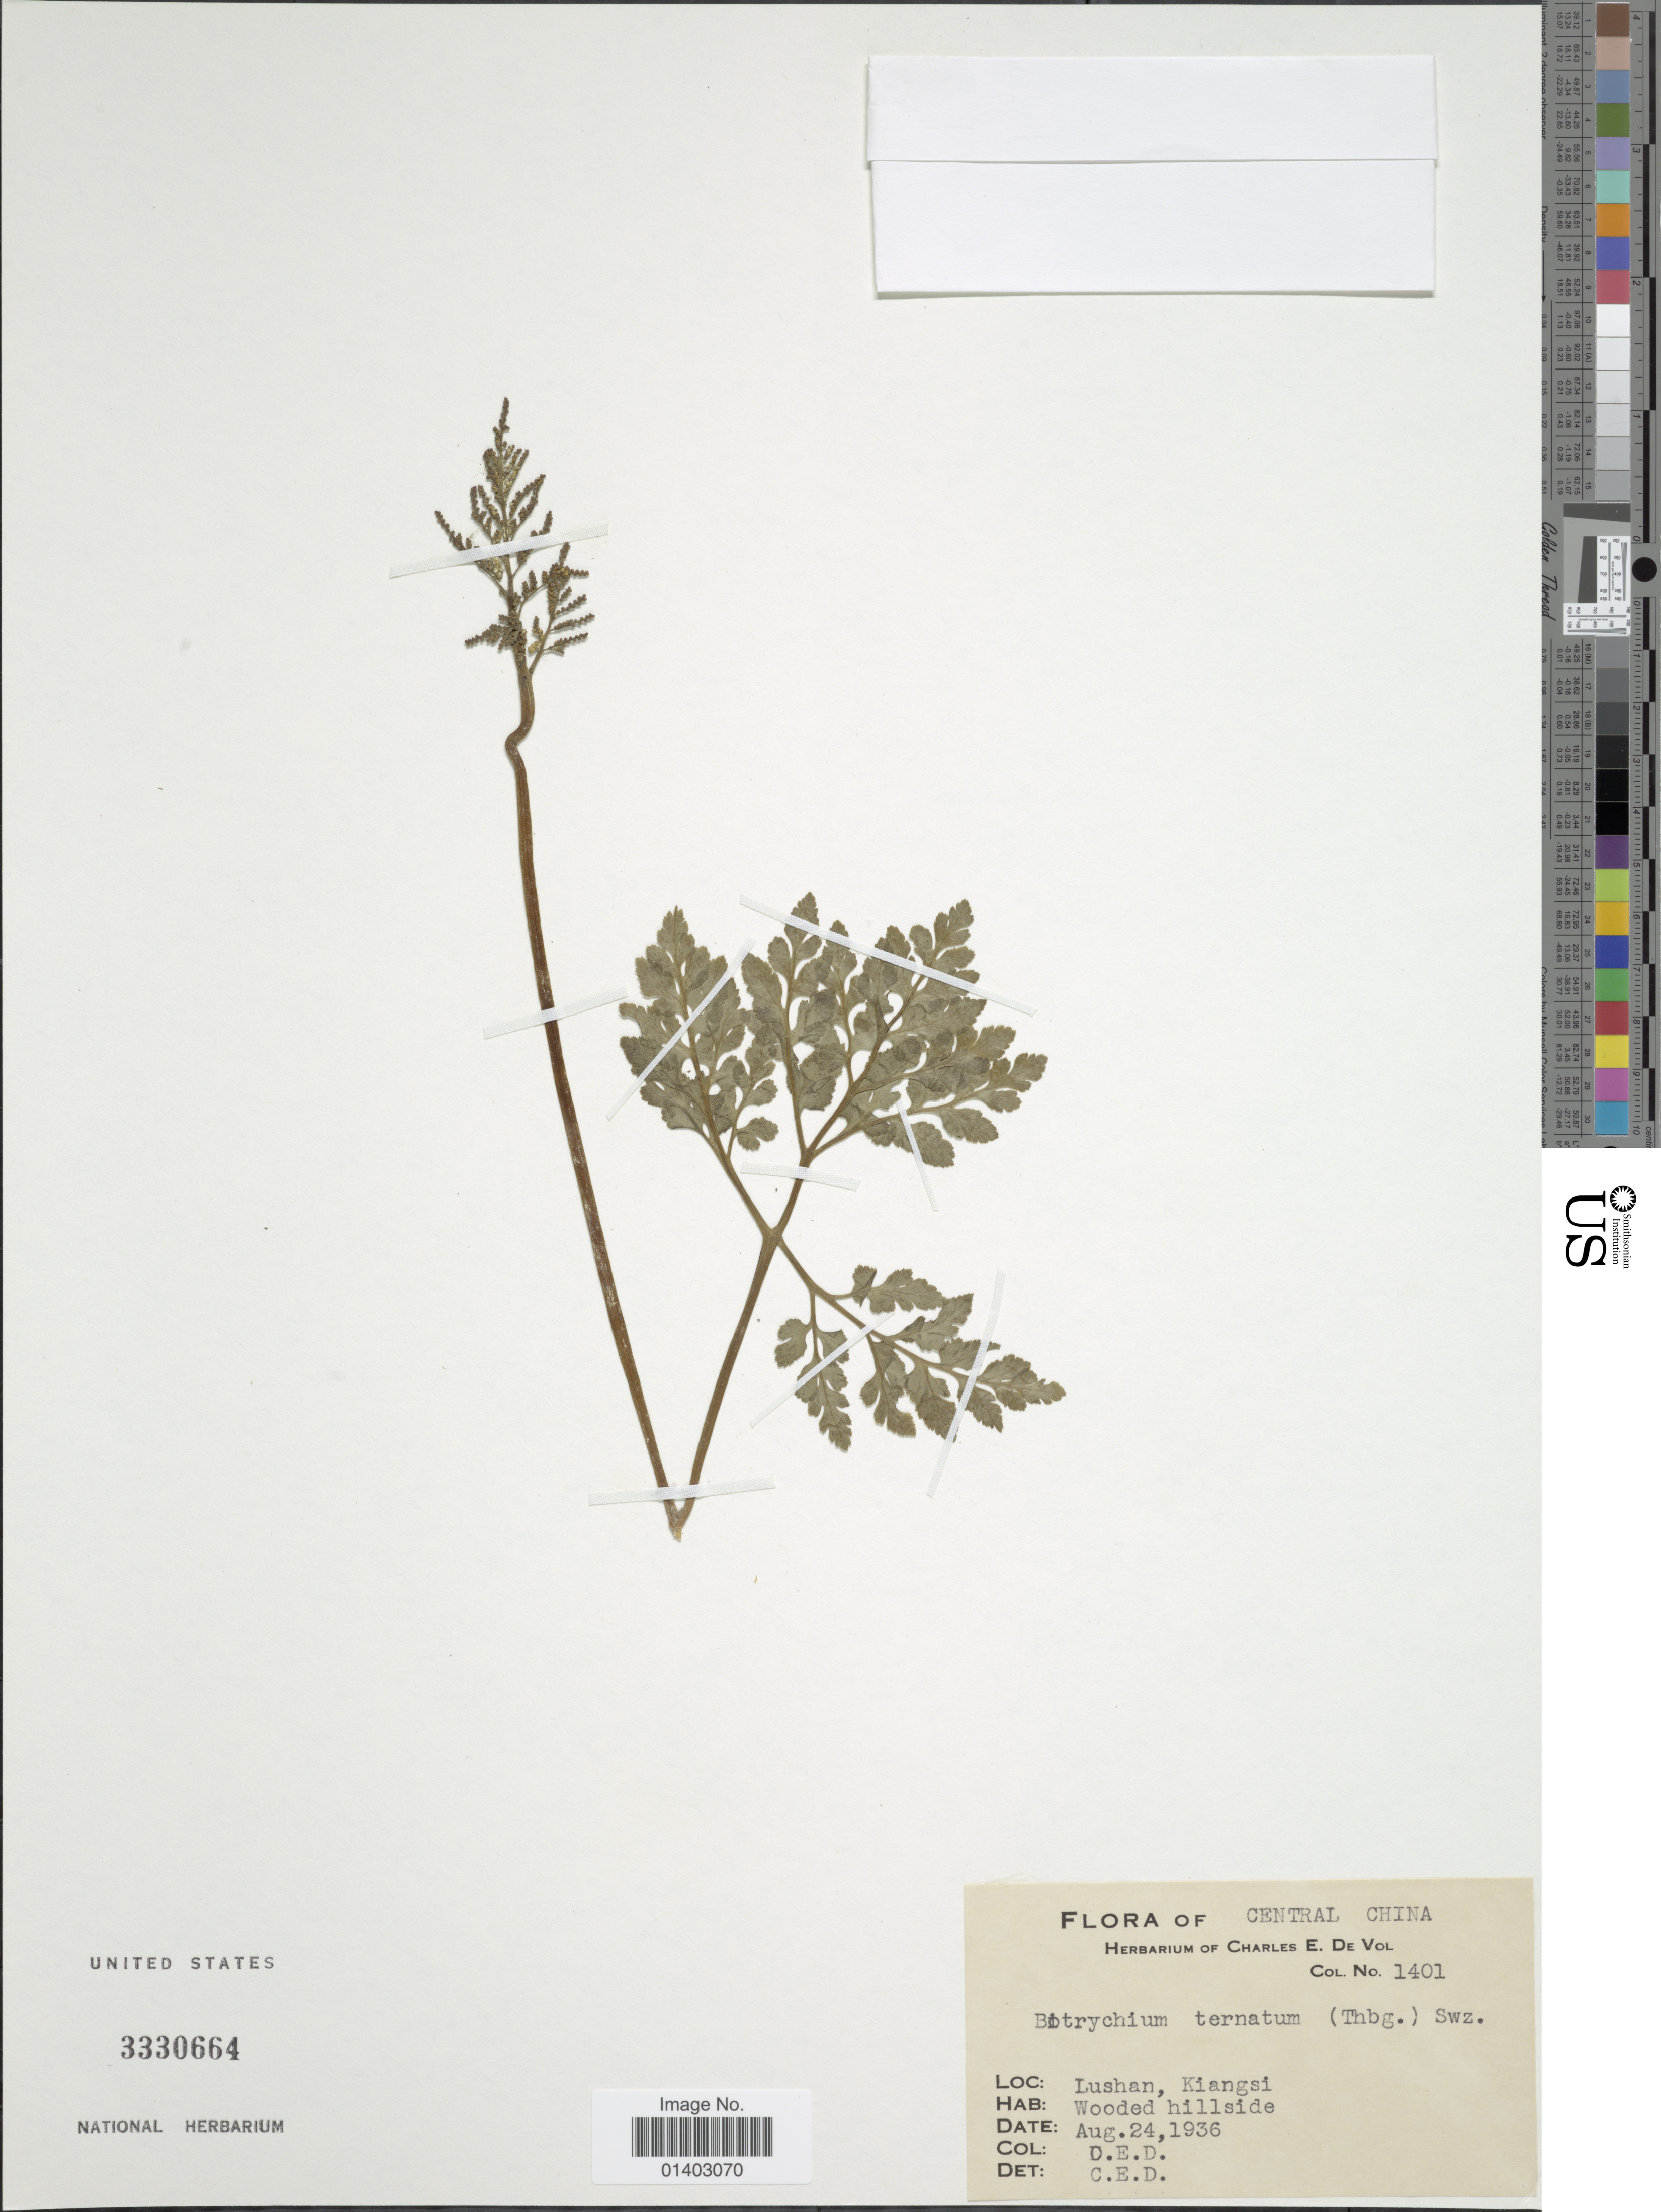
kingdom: Plantae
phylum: Tracheophyta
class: Polypodiopsida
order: Ophioglossales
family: Ophioglossaceae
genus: Botrychium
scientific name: Botrychium ternatum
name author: (Thunb.) Sw.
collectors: C. E. De Vol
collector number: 1401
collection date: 1936-08-24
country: China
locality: Central China, Lushan, Kiangsi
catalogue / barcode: US 3330664